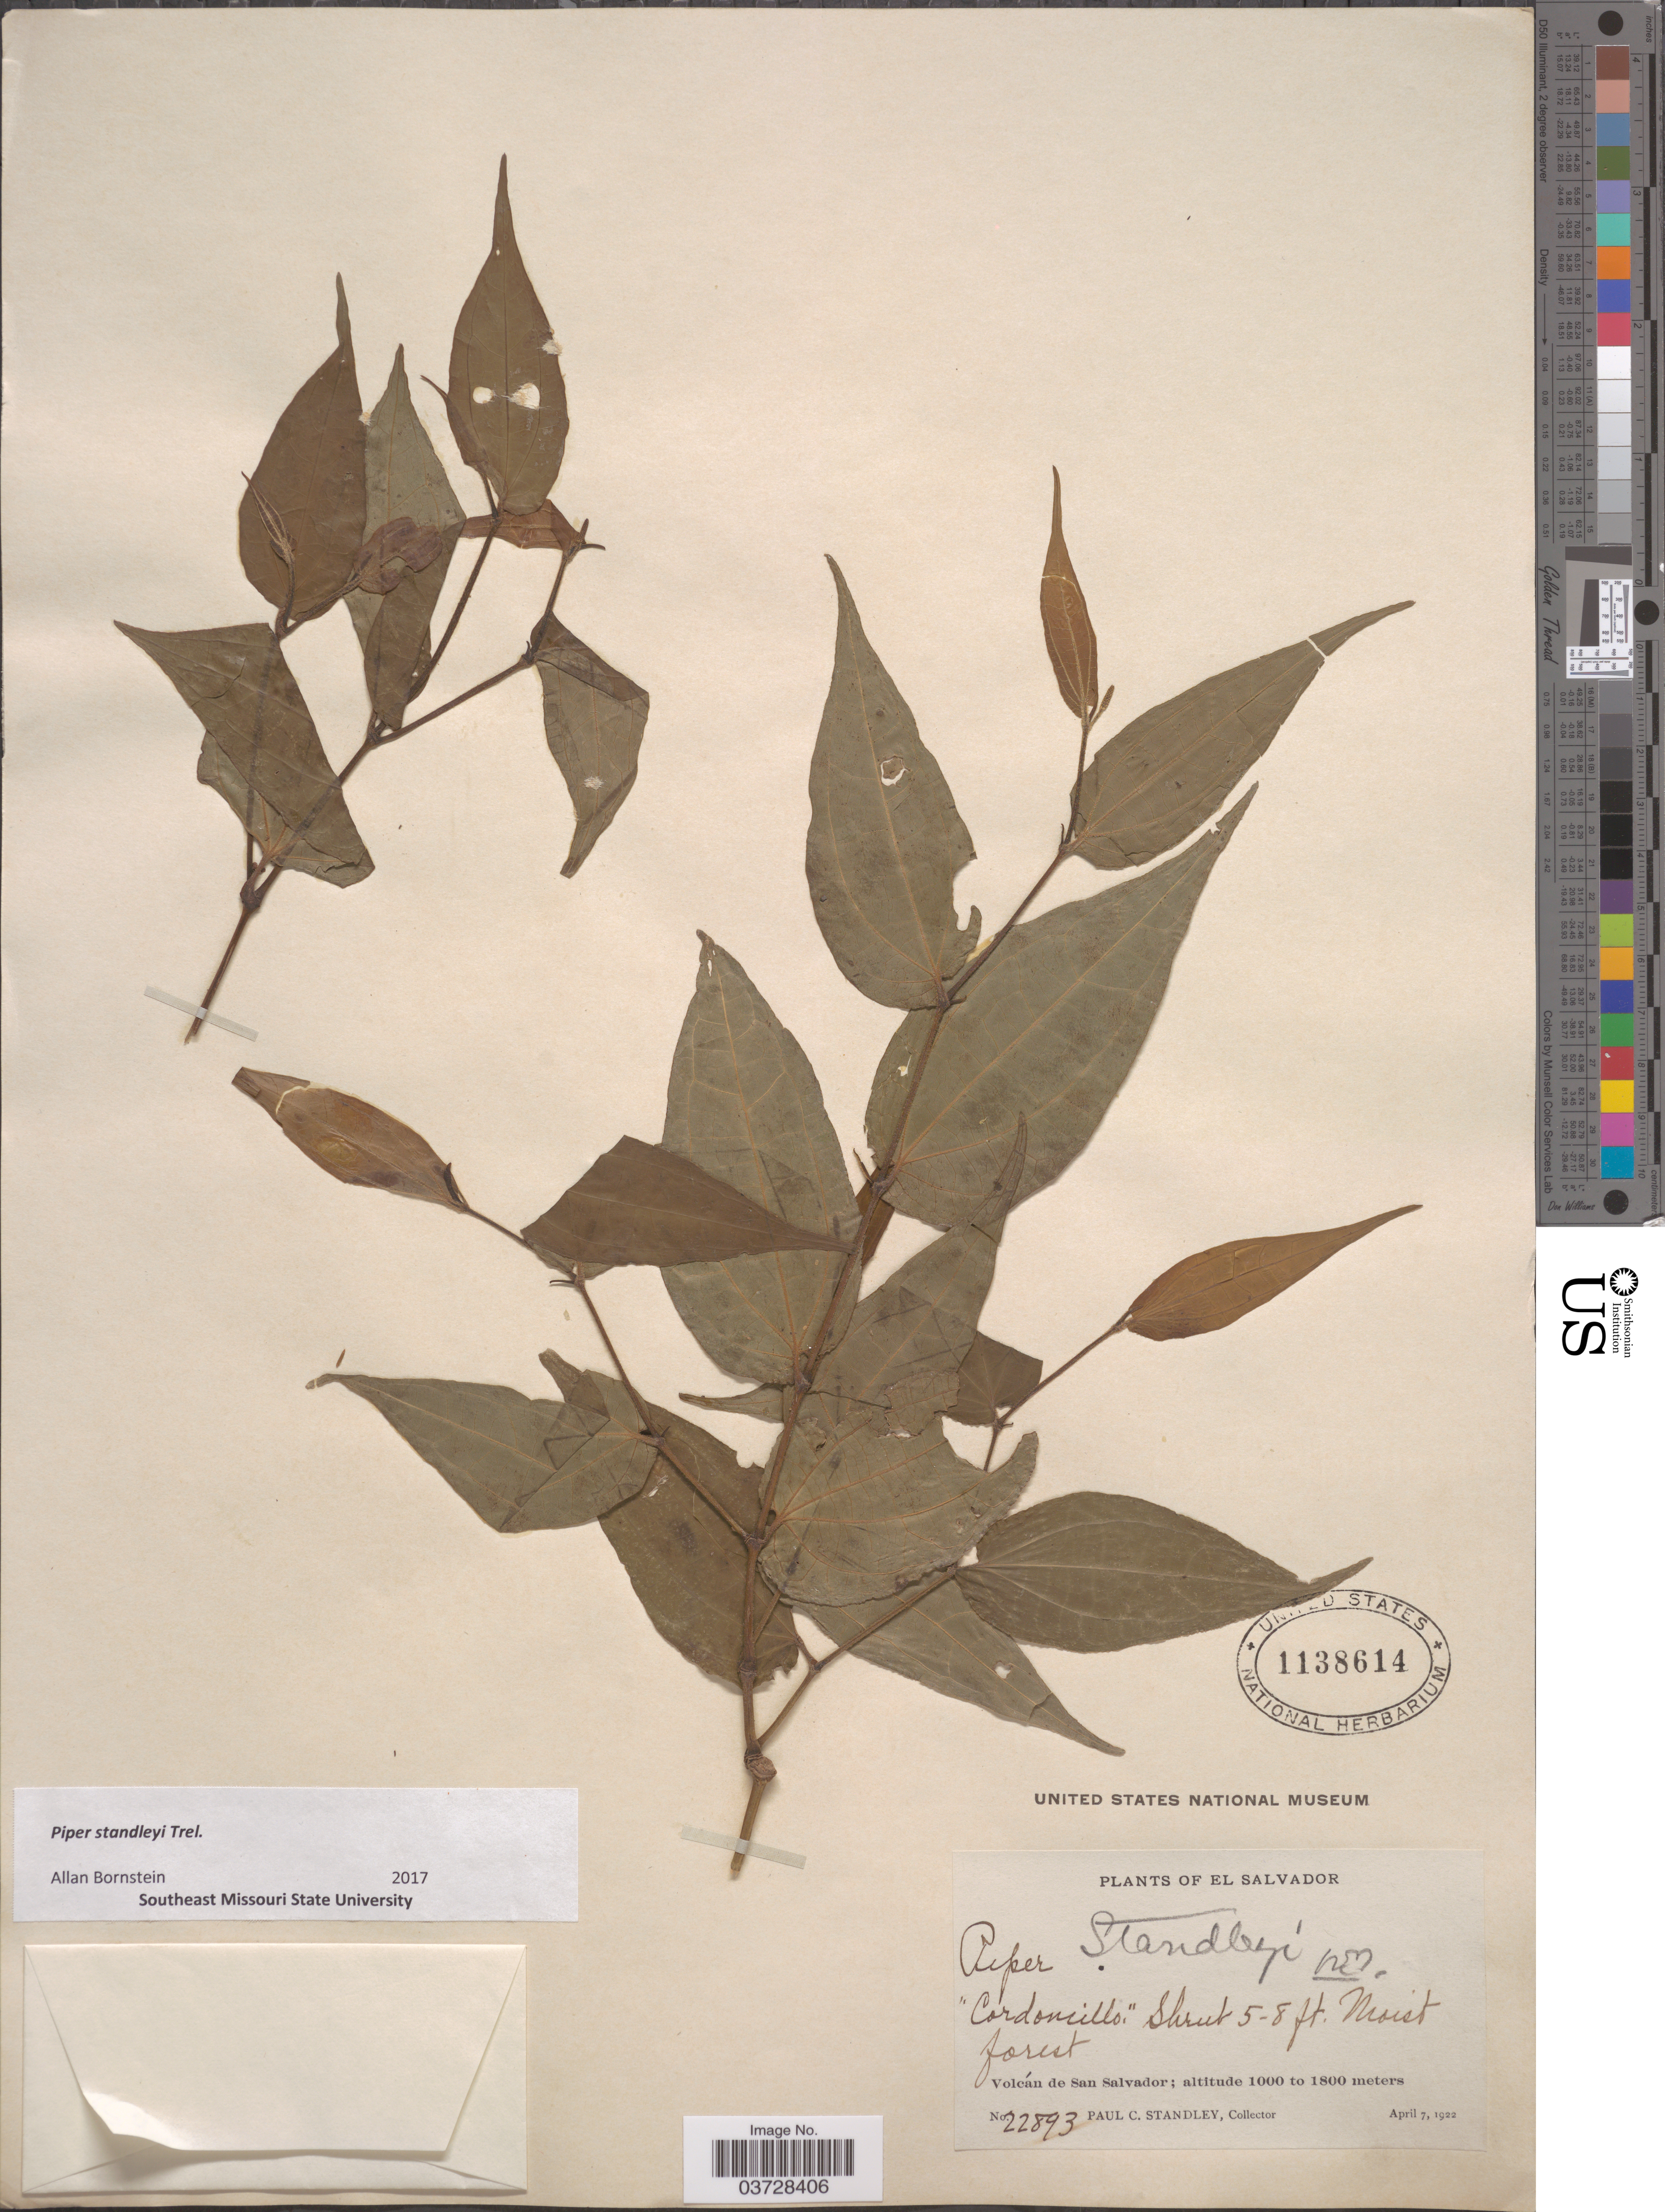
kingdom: Plantae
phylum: Tracheophyta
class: Magnoliopsida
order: Piperales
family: Piperaceae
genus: Piper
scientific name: Piper standleyi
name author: Trel.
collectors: P. C. Standley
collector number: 22893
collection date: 1922-04-07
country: El Salvador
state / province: San Salvador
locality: Volcán de San Salvador.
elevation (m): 1000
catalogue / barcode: US 1138614